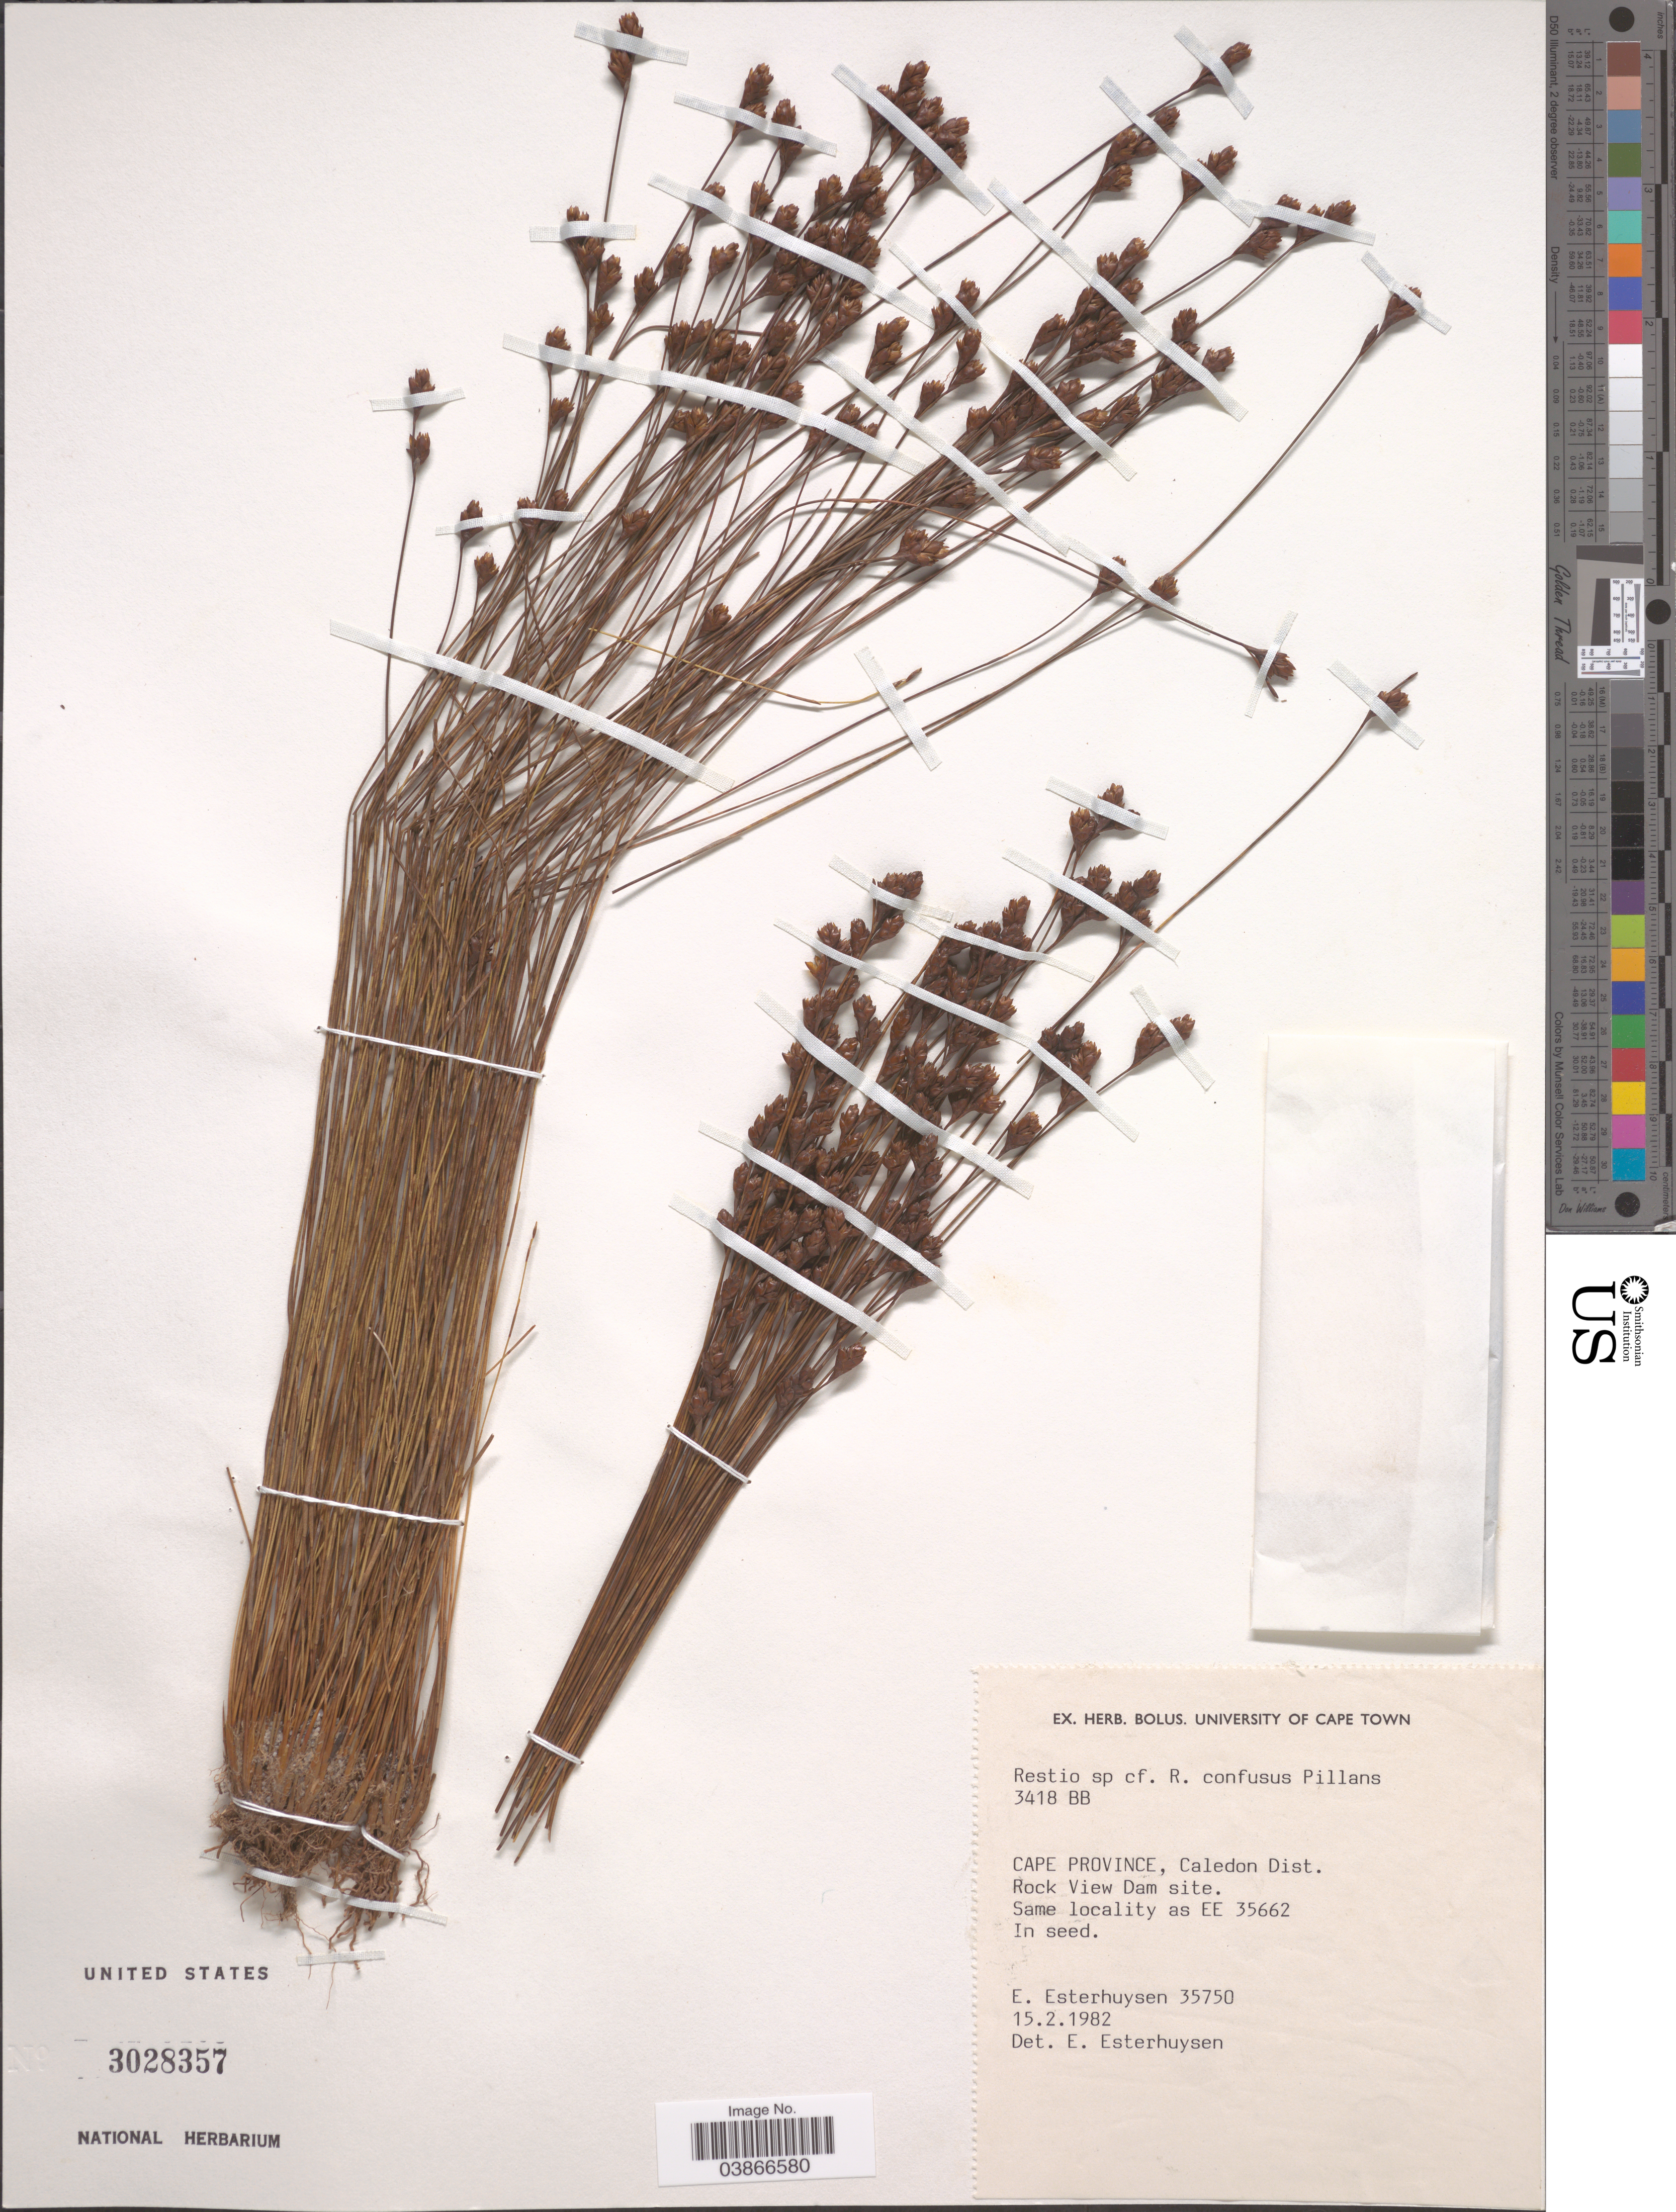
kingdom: Plantae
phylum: Tracheophyta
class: Liliopsida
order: Poales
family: Restionaceae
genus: Restio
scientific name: Restio confusus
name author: Pillans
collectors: E. E. Esterhuysen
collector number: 35750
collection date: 1982-02-15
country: South Africa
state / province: Western Cape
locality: Caledon Dist. Rock View Dam site.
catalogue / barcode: US 3028357